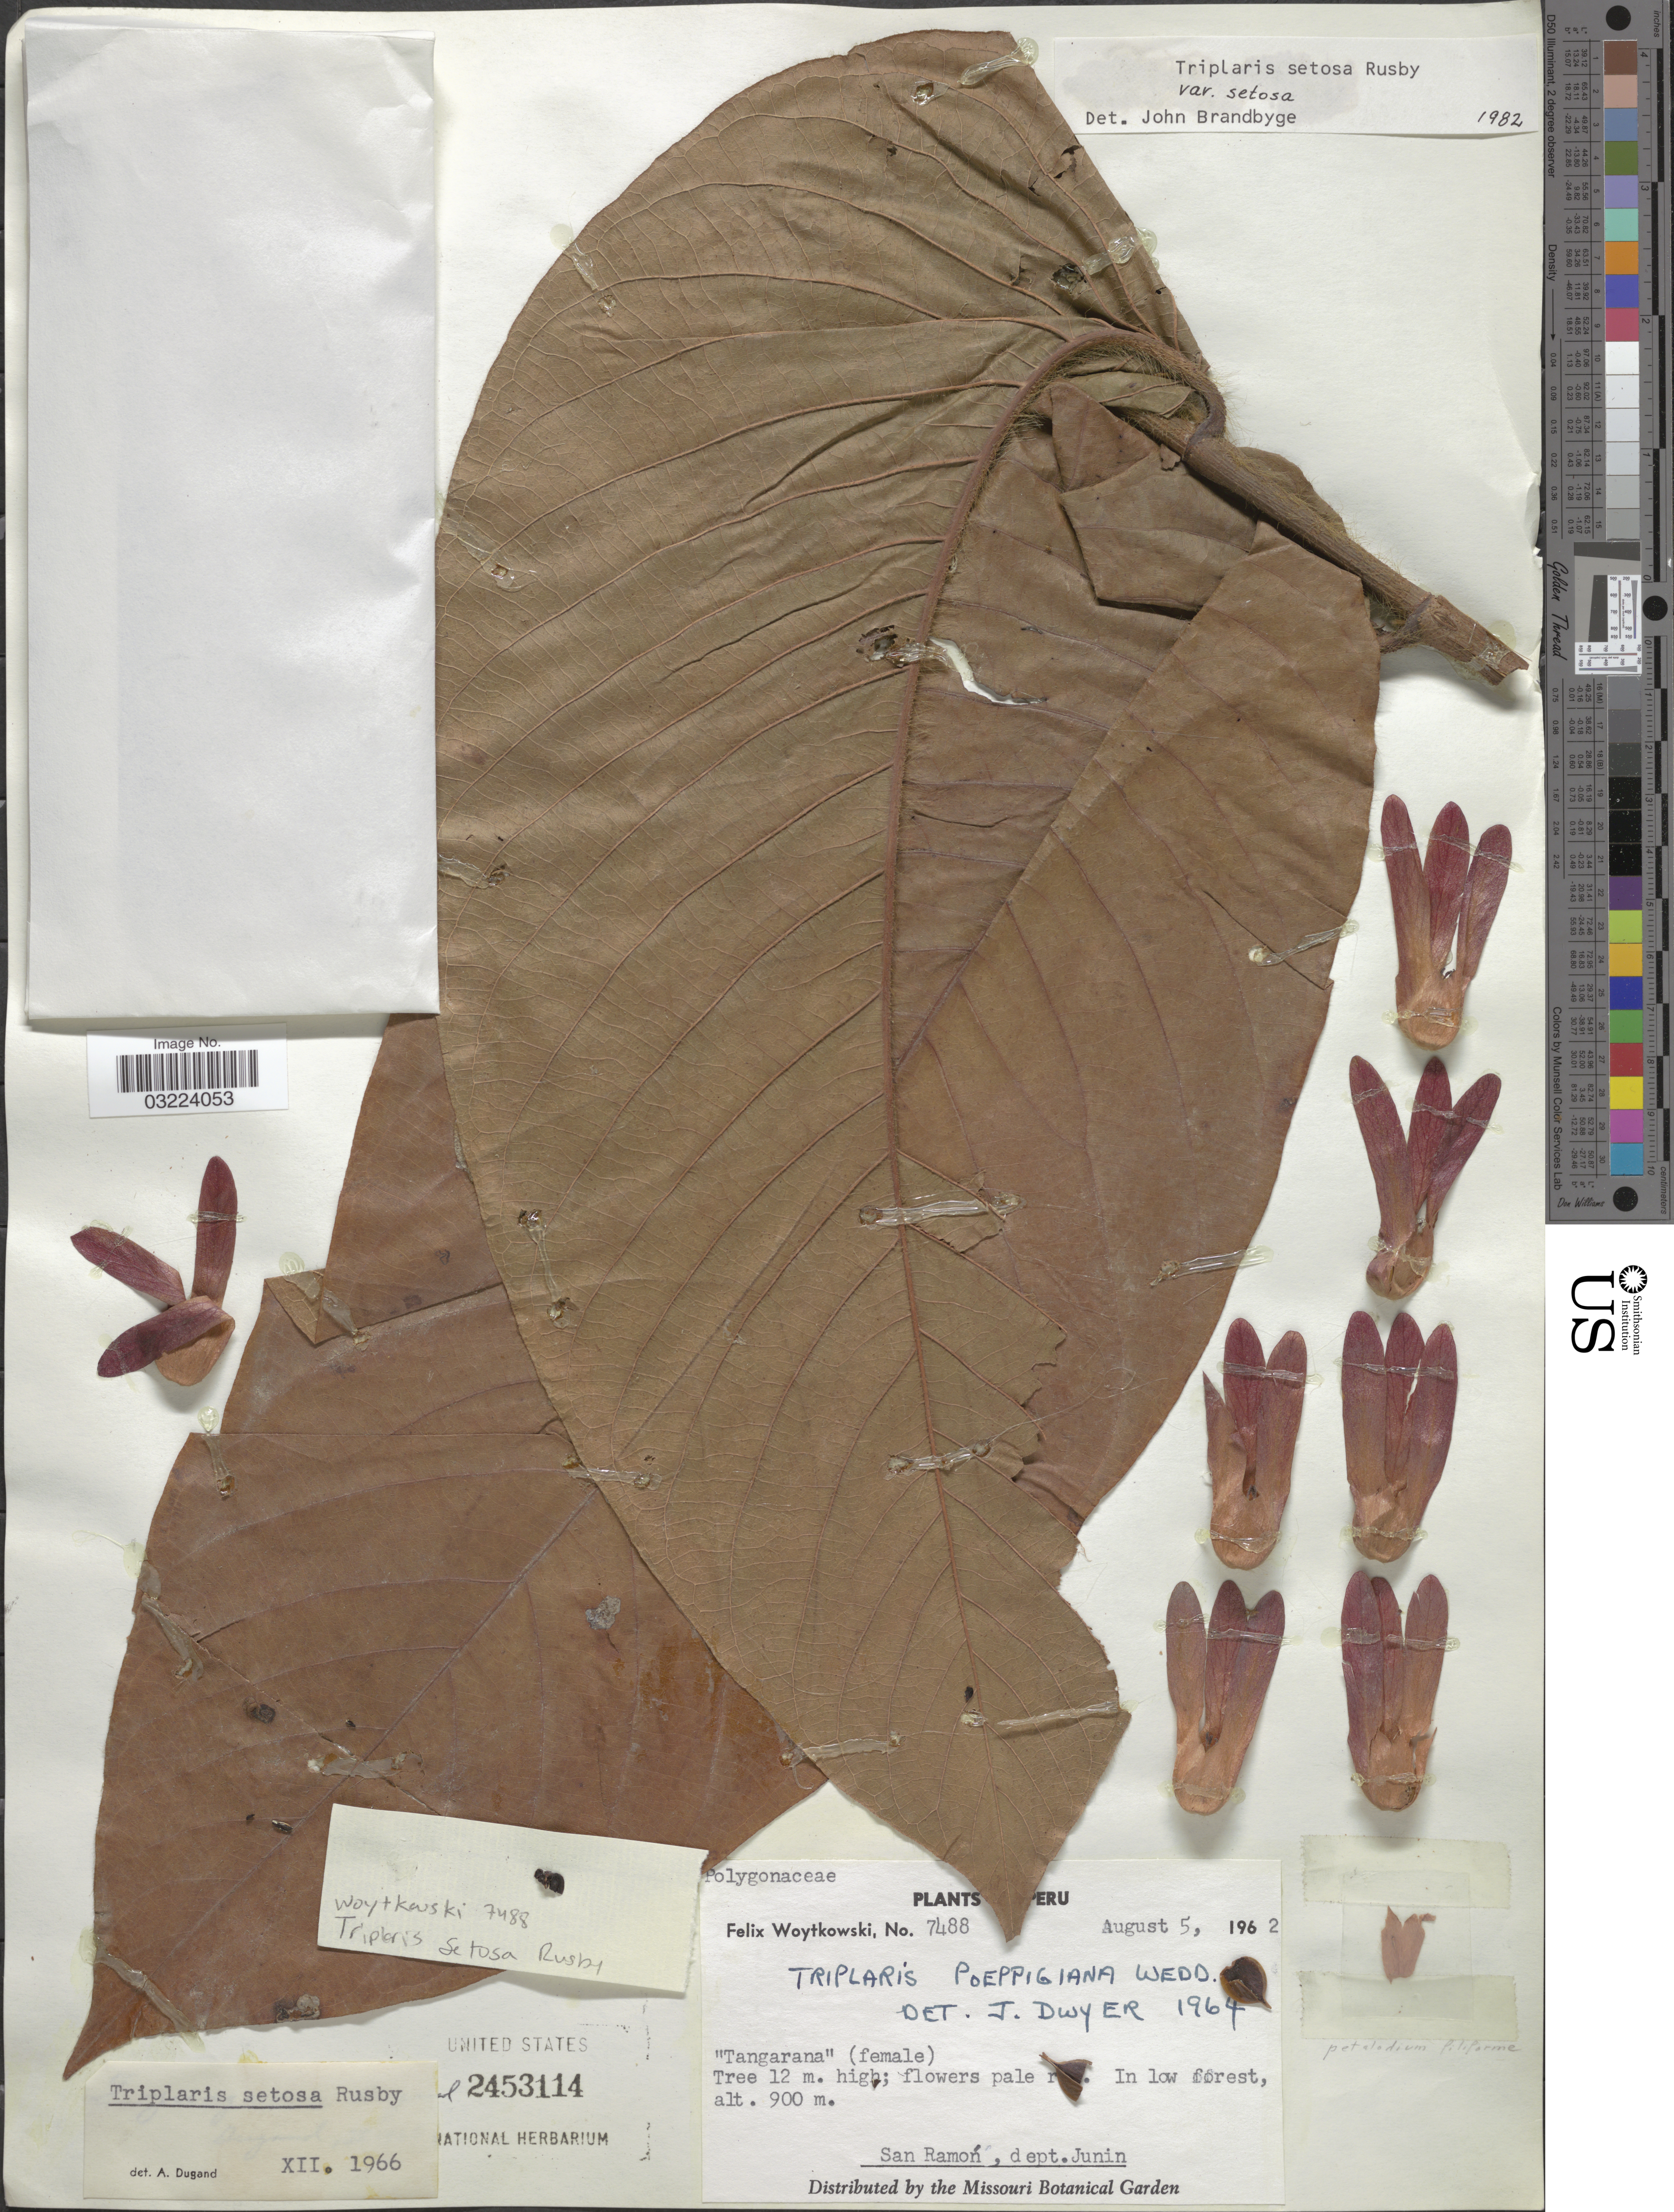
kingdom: Plantae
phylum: Tracheophyta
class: Magnoliopsida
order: Caryophyllales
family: Polygonaceae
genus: Triplaris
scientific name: Triplaris setosa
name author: Rusby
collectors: F. Woytkowski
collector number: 7488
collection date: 1962-08-05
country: Peru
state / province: Junín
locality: San Ramón, dept. Junin.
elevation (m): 900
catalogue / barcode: US 2453114